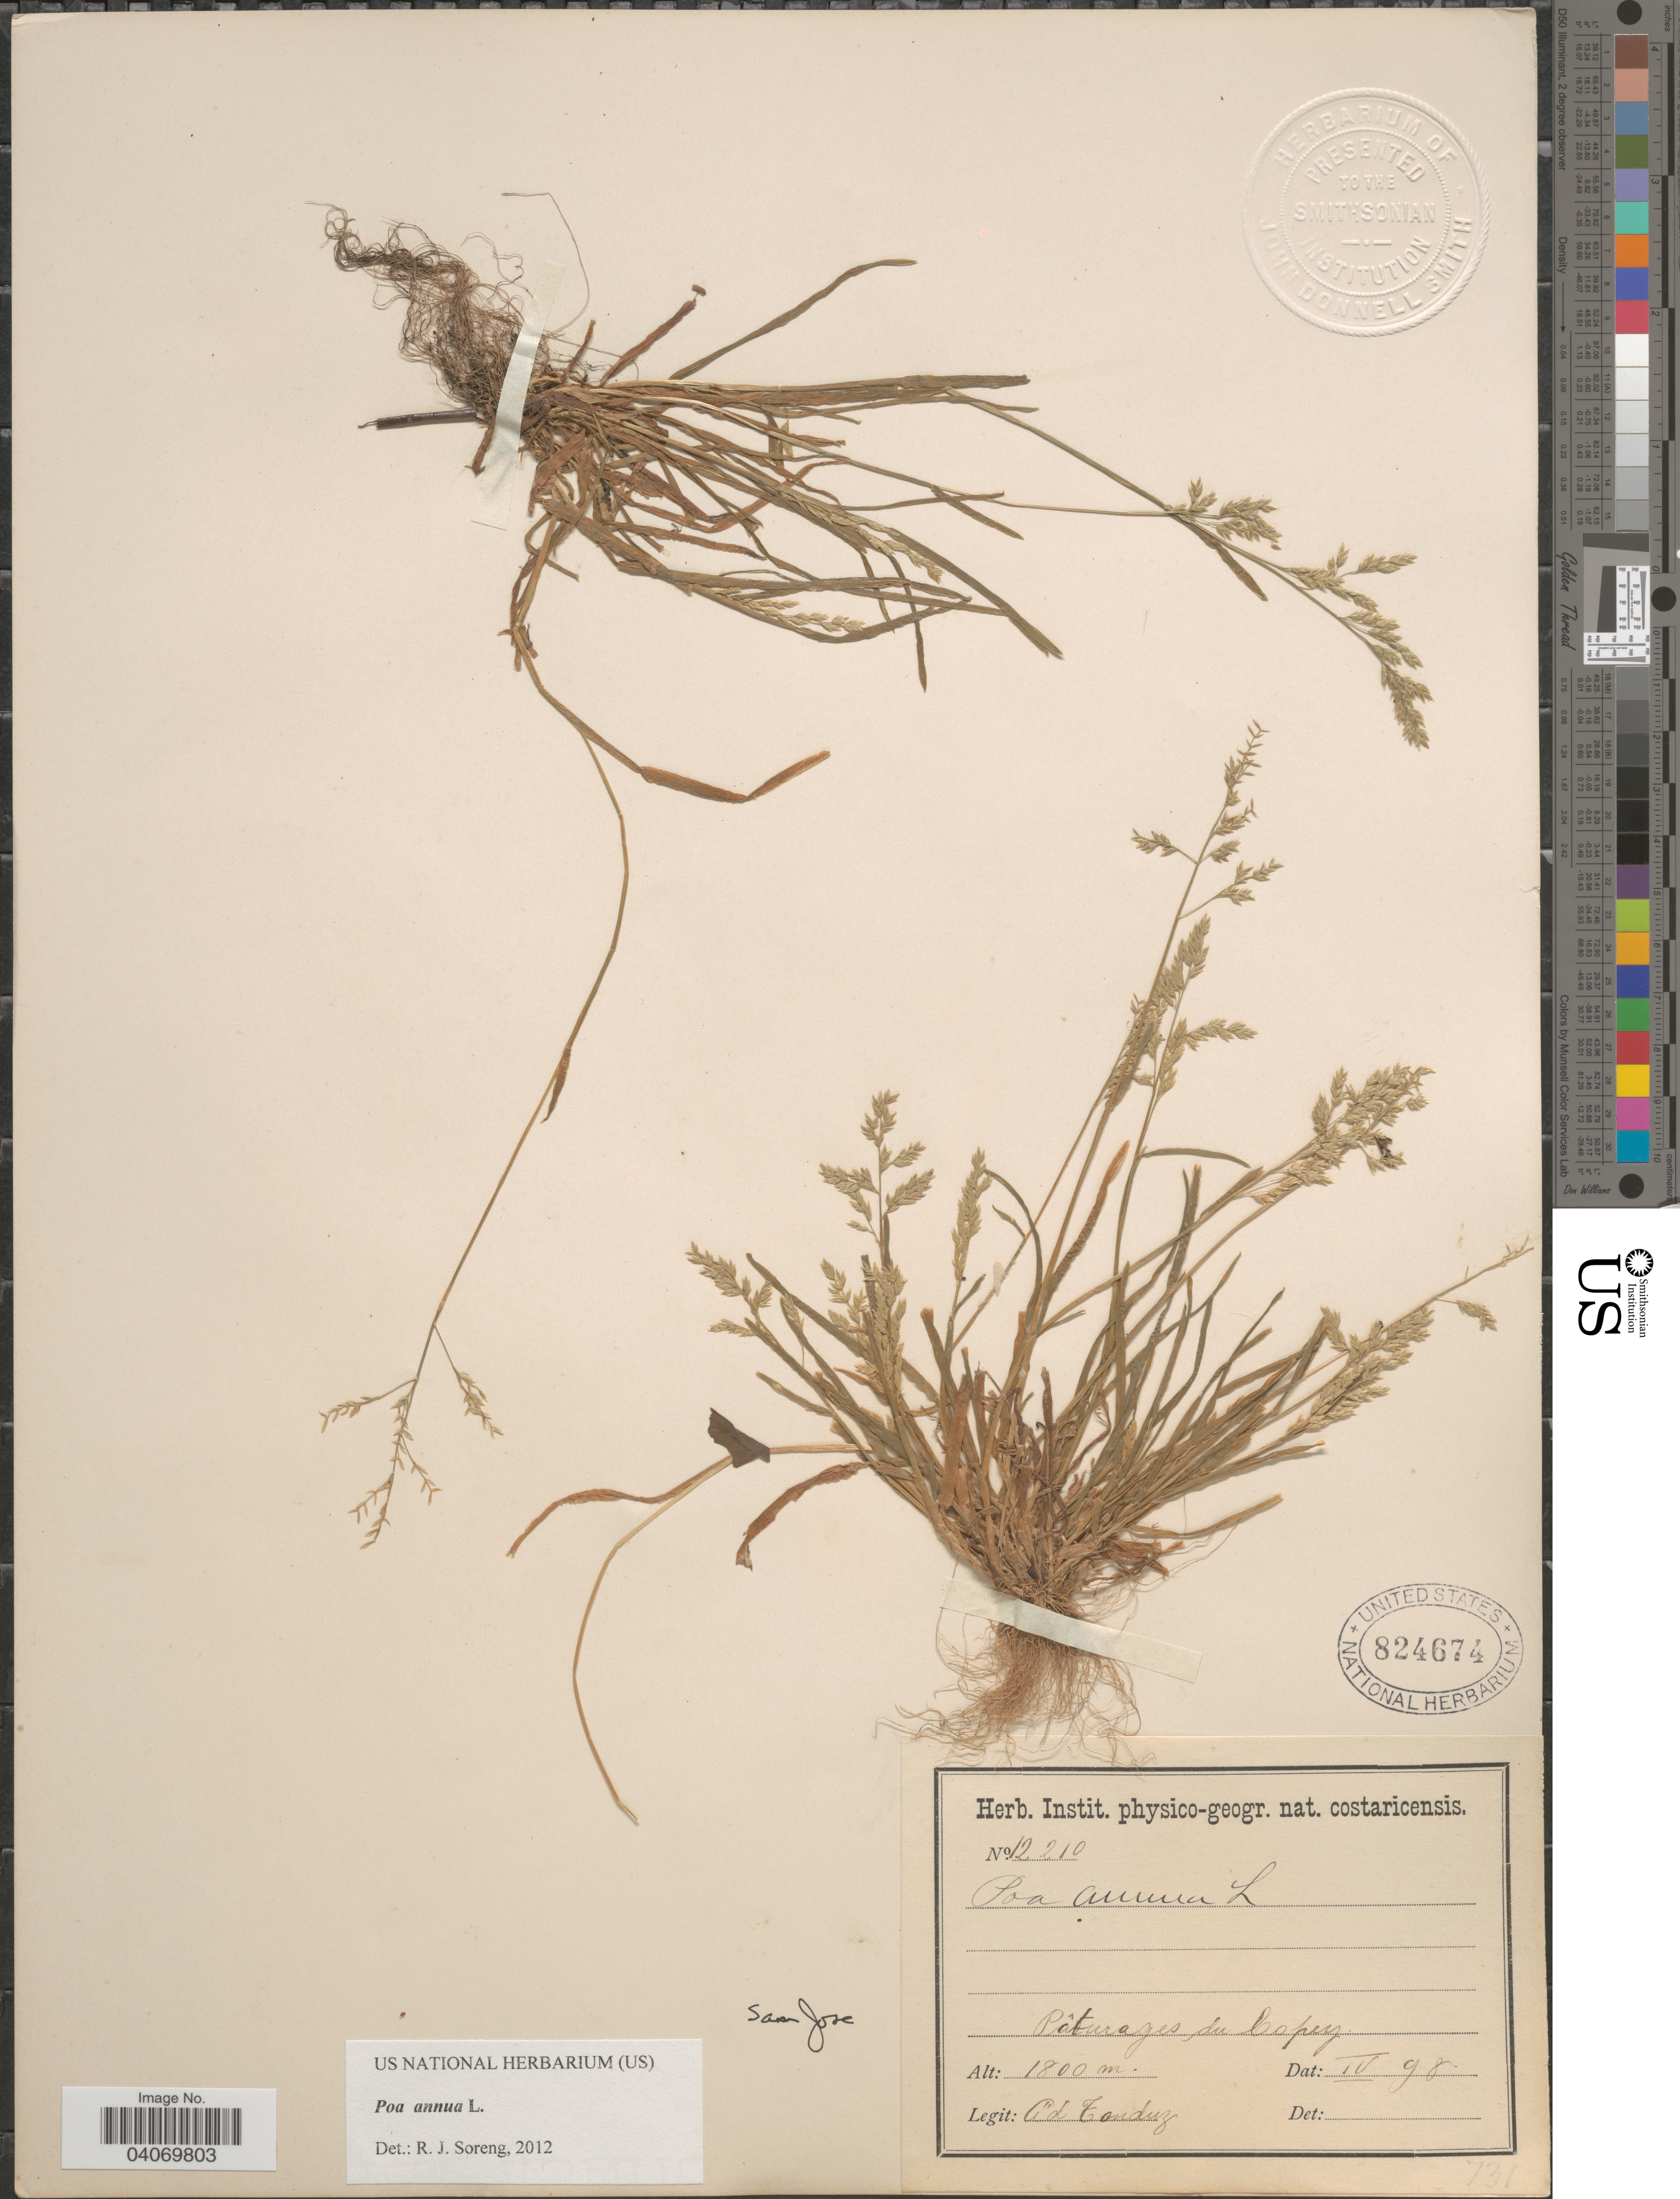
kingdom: Plantae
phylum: Tracheophyta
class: Liliopsida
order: Poales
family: Poaceae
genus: Poa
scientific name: Poa annua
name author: L.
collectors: A. Tonduz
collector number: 12210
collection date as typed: Transcribed d/m/y: /4/98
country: Costa Rica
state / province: San José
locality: Pâturages du Copey.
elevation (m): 1800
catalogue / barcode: US 824674